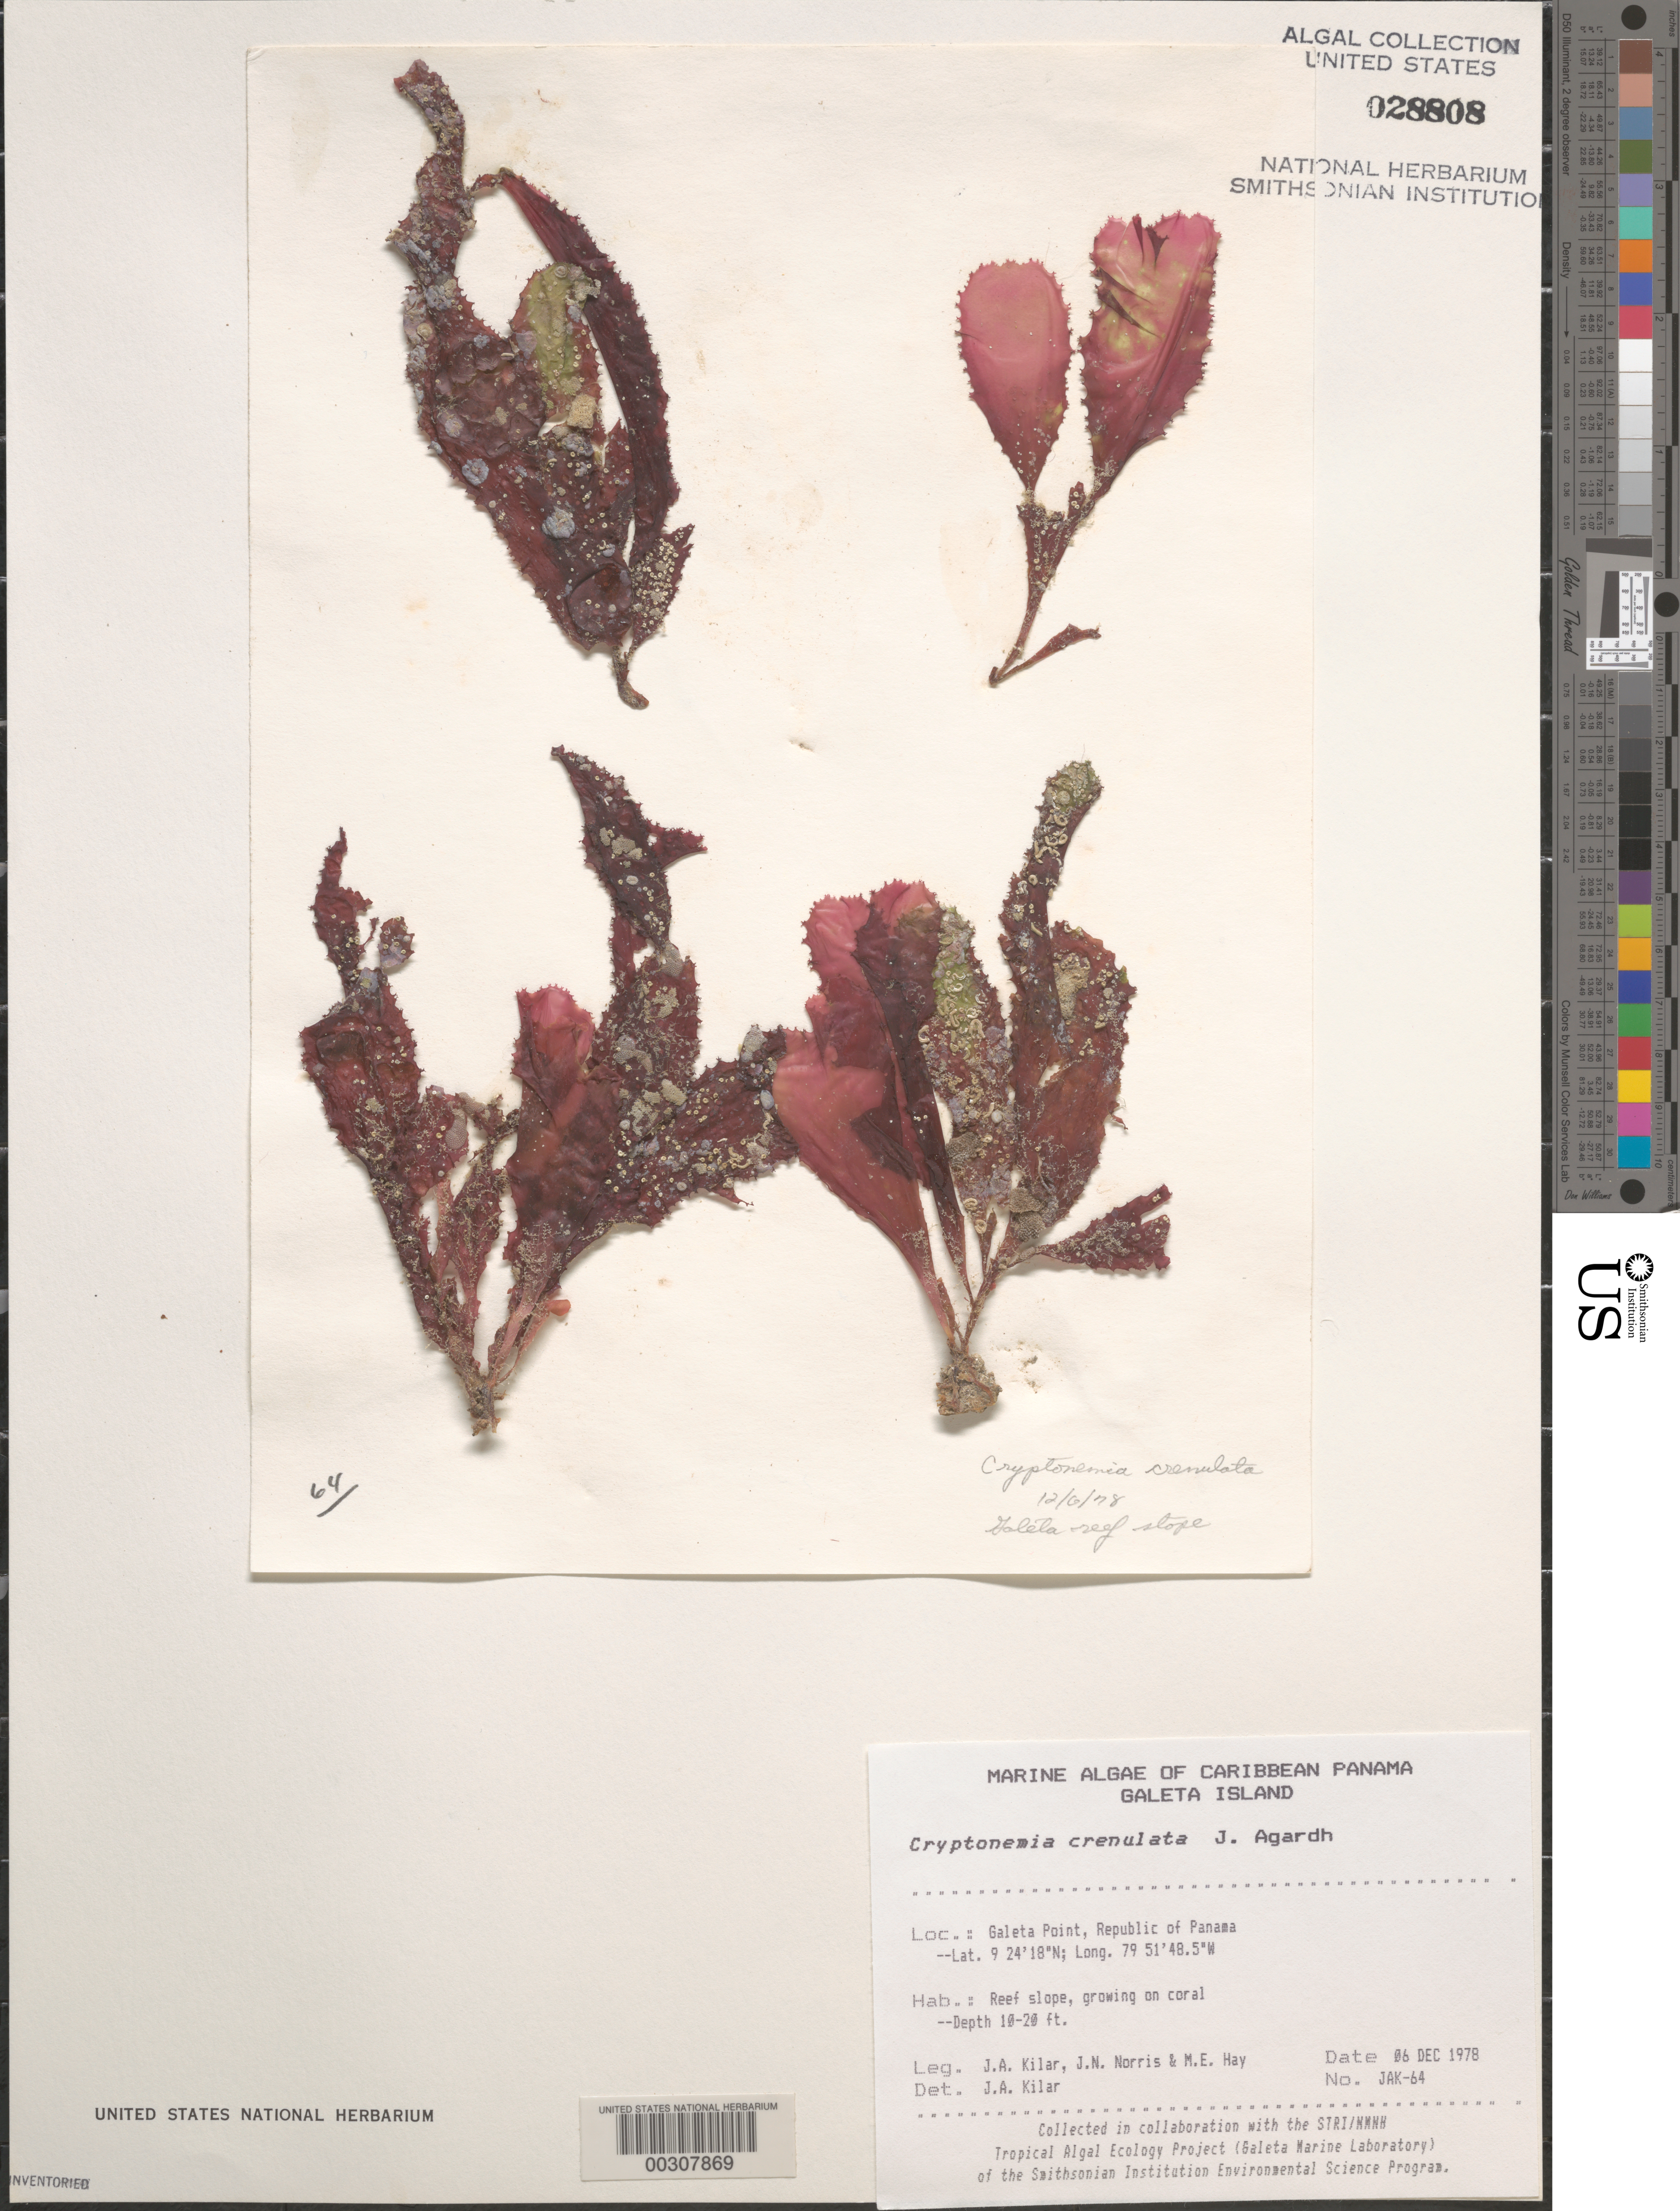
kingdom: Plantae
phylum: Rhodophyta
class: Florideophyceae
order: Halymeniales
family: Halymeniaceae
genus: Cryptonemia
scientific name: Cryptonemia crenulata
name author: (J. Agardh) J. Agardh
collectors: J. Kilar, J. N. Norris & M. E. Hay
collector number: JAK-64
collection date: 1978-12-06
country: Panama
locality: Caribbean Panama. Galeta Island. Galeta Point, Republic of Panama. Galeta reef slope.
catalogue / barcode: US 28808